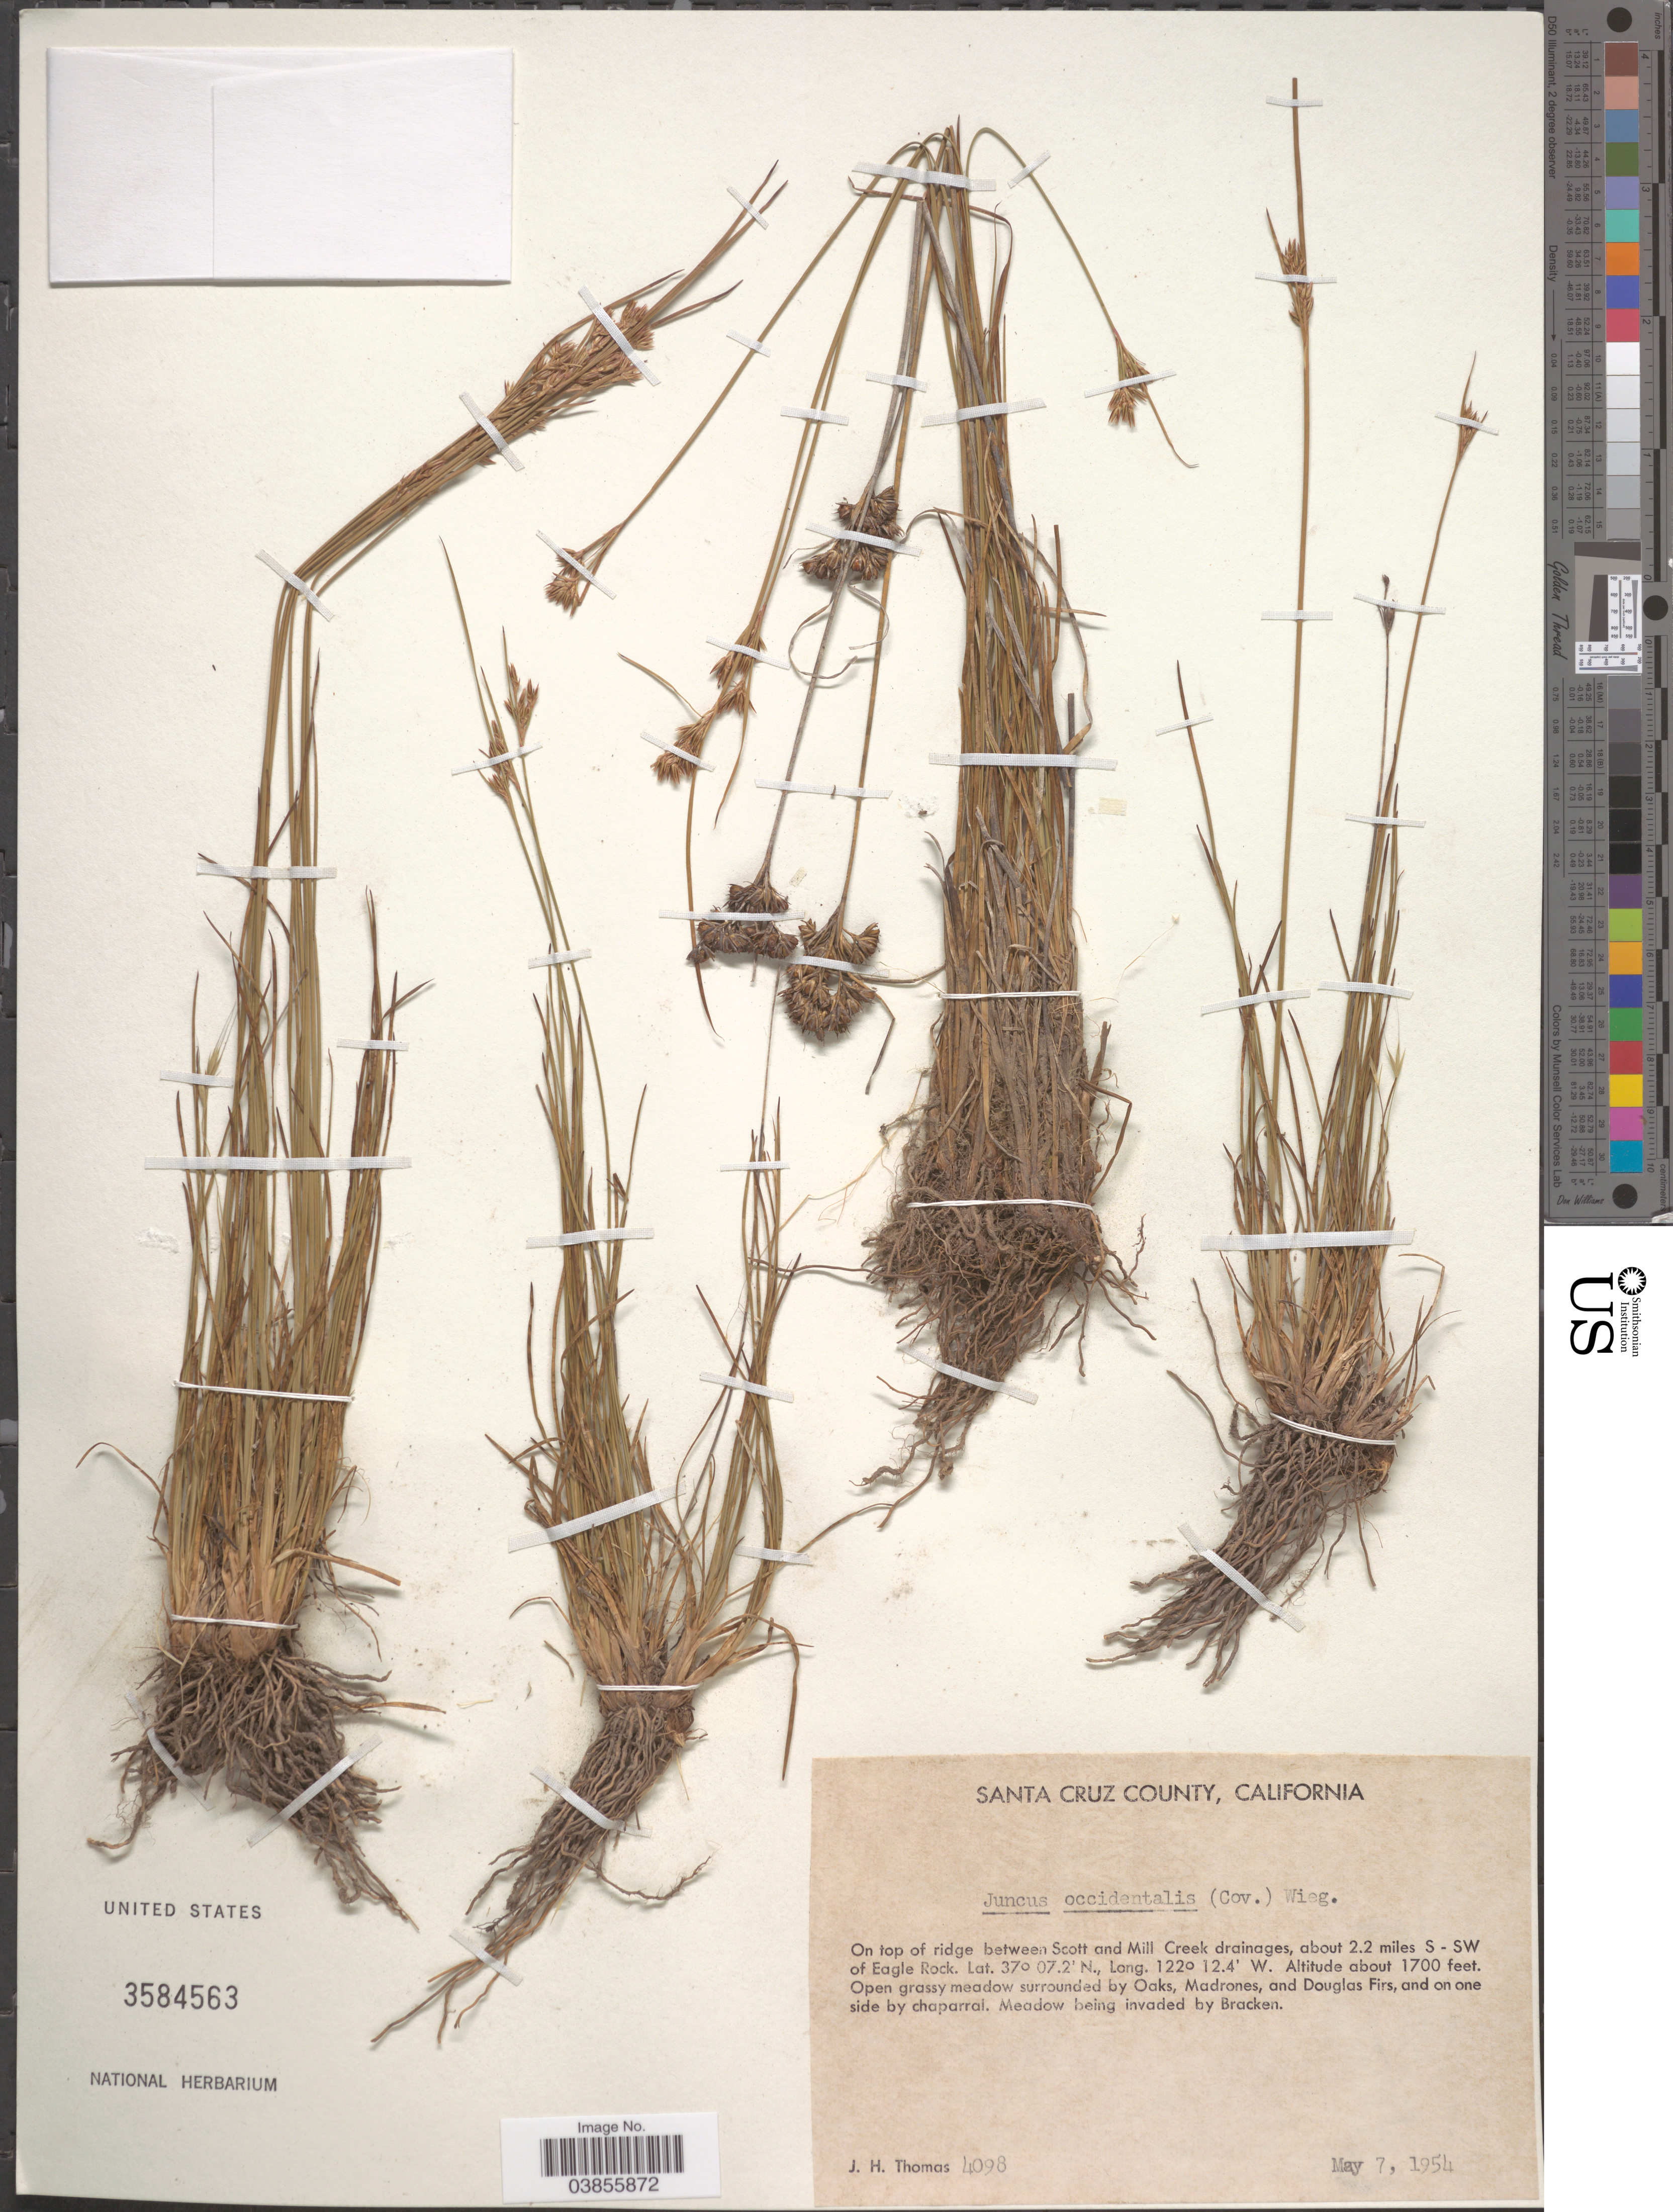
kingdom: Plantae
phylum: Tracheophyta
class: Liliopsida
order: Poales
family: Juncaceae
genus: Juncus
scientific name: Juncus occidentalis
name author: (Coville) Wiegand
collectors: J. H. Thomas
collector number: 4098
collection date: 1954-05-07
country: United States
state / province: California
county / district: Santa Cruz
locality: Santa Cruz County. On top of ridge between Scott and Mill Creek drainages, about 2.2 miles S- SW of Eagle Rock.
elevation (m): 518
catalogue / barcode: US 3584563